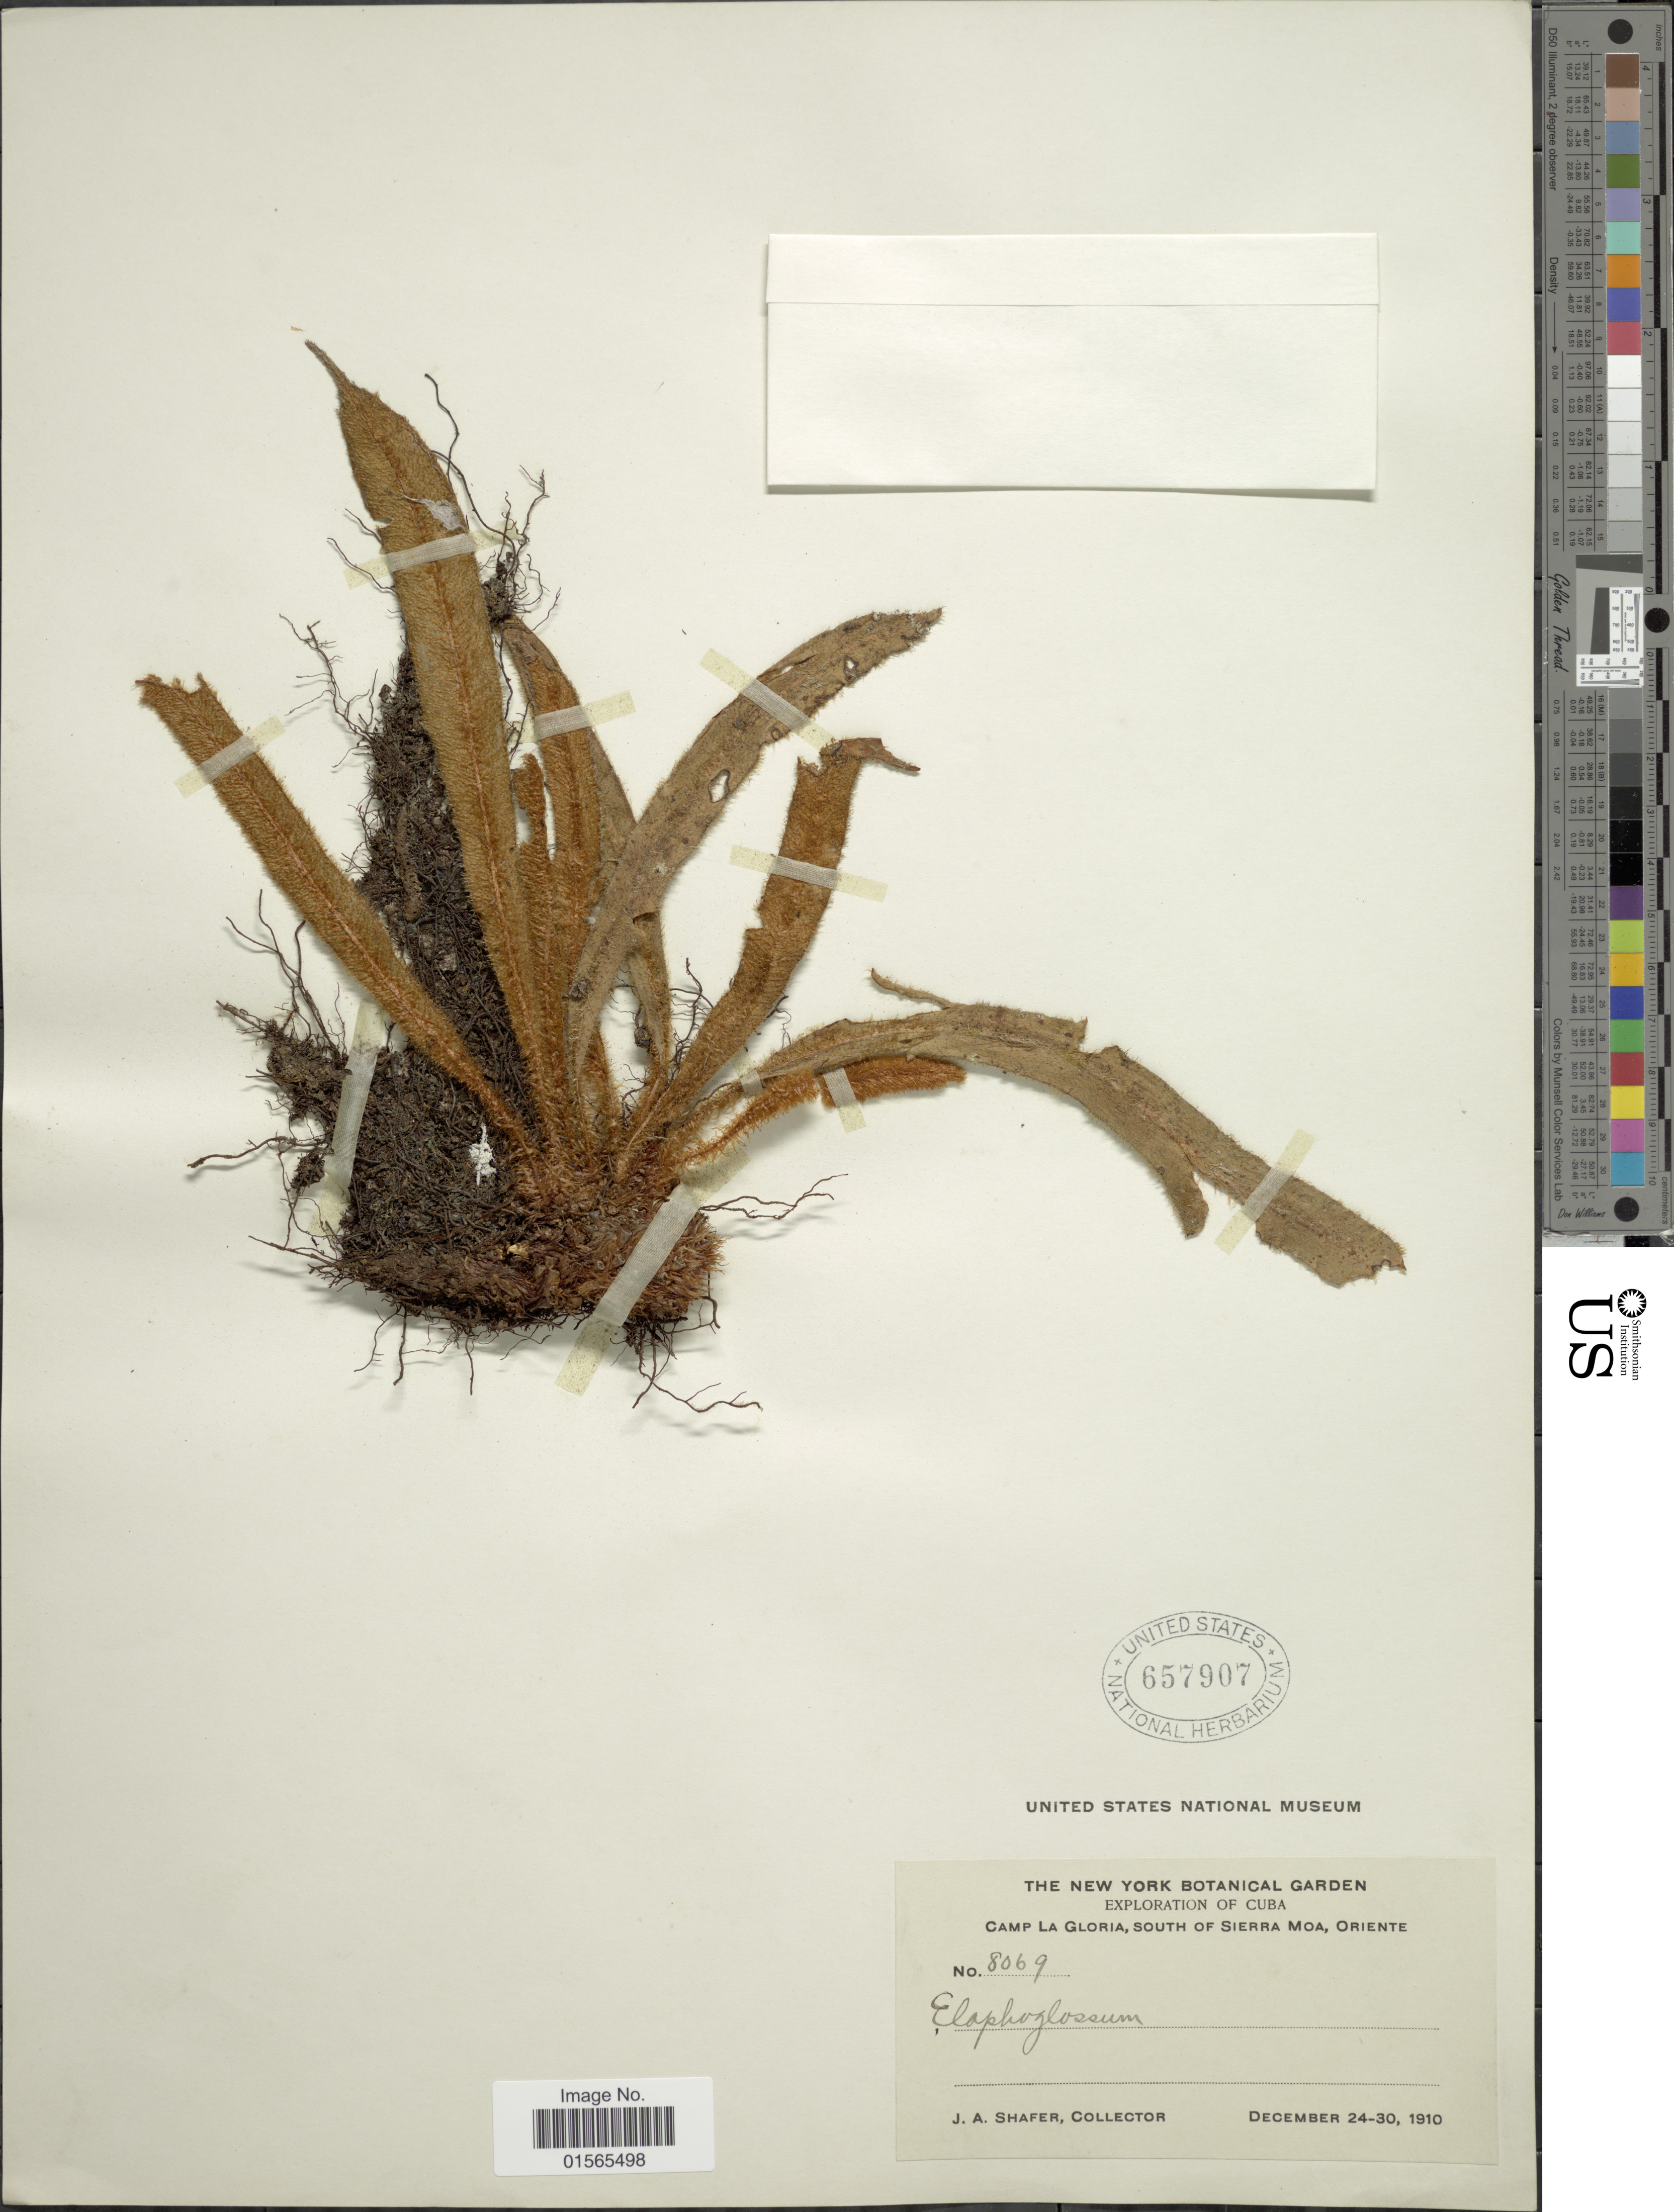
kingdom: Plantae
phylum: Tracheophyta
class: Polypodiopsida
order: Polypodiales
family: Dryopteridaceae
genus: Elaphoglossum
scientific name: Elaphoglossum hirtum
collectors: J. A. Shafer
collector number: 8069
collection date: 1910-12-24/1910-12-30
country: Cuba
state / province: Oriente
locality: Camp La Gloria, South Sierra Moa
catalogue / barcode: US 657907